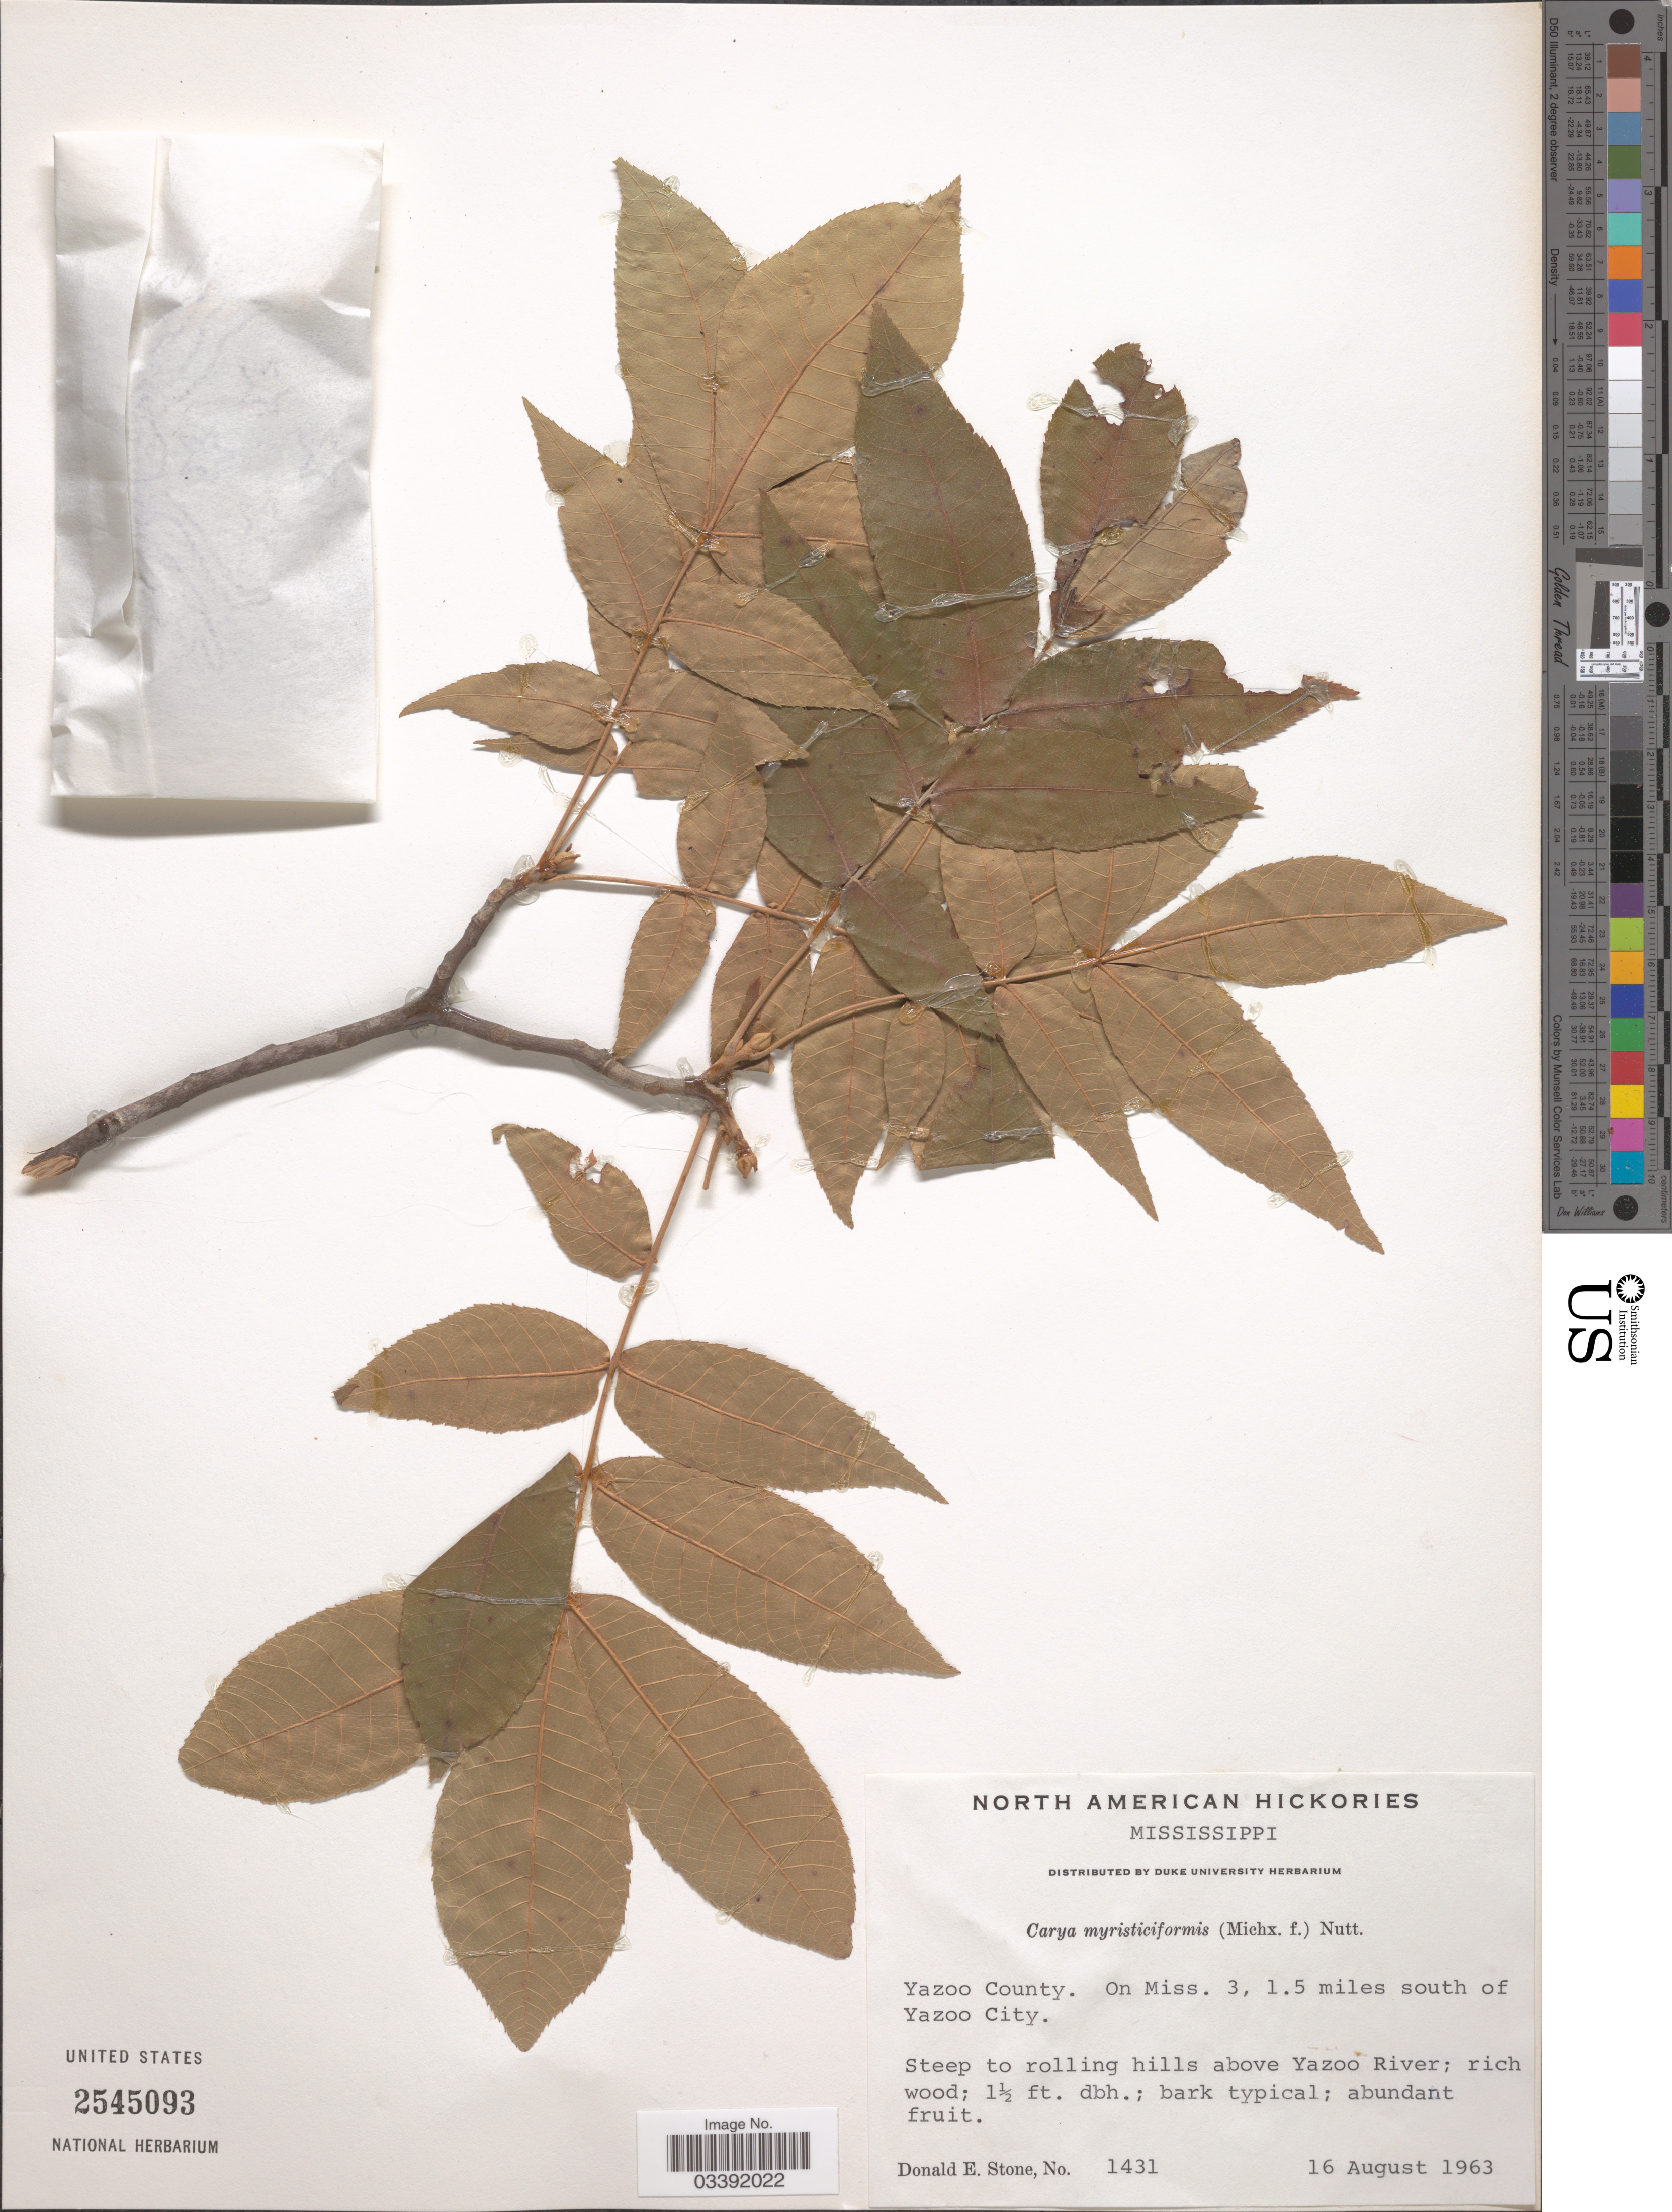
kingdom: Plantae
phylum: Tracheophyta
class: Magnoliopsida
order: Fagales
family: Juglandaceae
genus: Carya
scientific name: Carya myristiciformis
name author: (F. Michx.) Nutt.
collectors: D. Stone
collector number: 1431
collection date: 1963-08-16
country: United States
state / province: Mississippi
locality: Yazoo County. On Miss. 3, 1.5 miles south of Yazoo City. Steep to rolling hills above Yazoo River.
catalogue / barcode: US 2545093